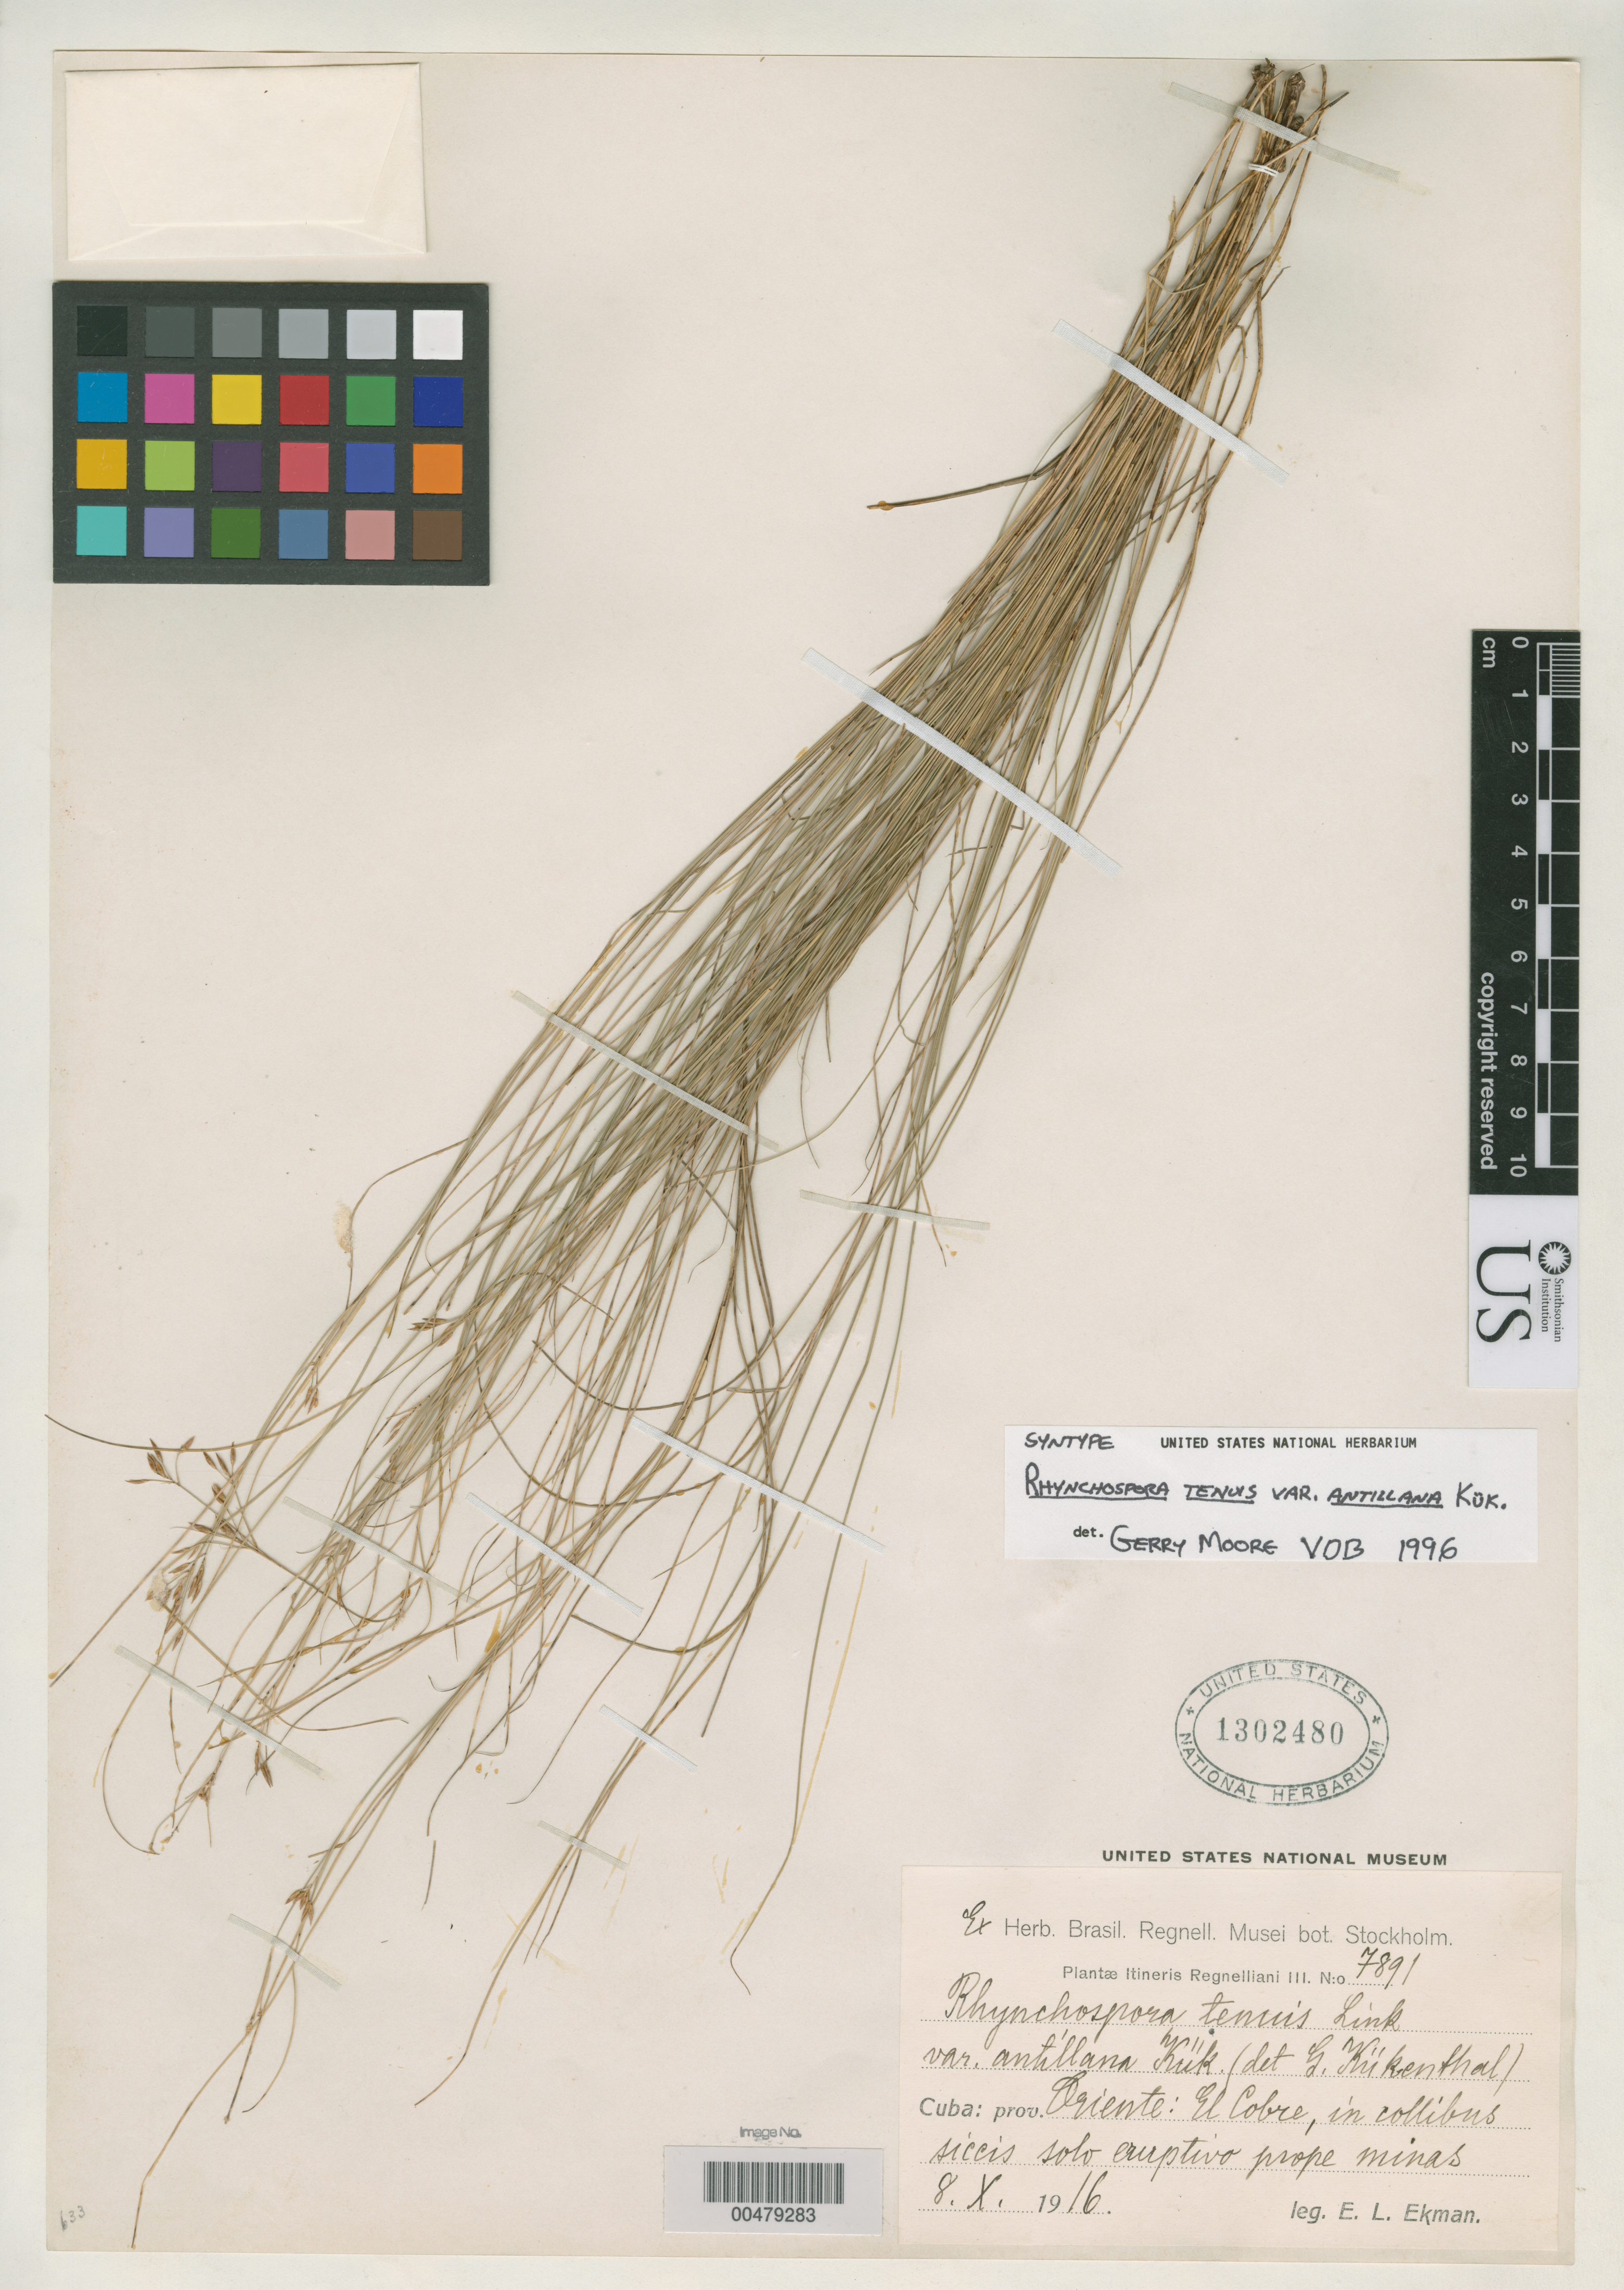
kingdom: Plantae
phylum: Tracheophyta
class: Liliopsida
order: Poales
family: Cyperaceae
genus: Rhynchospora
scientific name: Rhynchospora tenuis var. antillana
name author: Kük.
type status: Isosyntype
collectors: E. L. Ekman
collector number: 7891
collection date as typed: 08 Oct 1916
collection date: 1916-10-08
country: Cuba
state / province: Oriente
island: Greater Antilles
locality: El Cobre, in collibussiccis solo auptivo prope minas.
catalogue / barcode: US 1302480